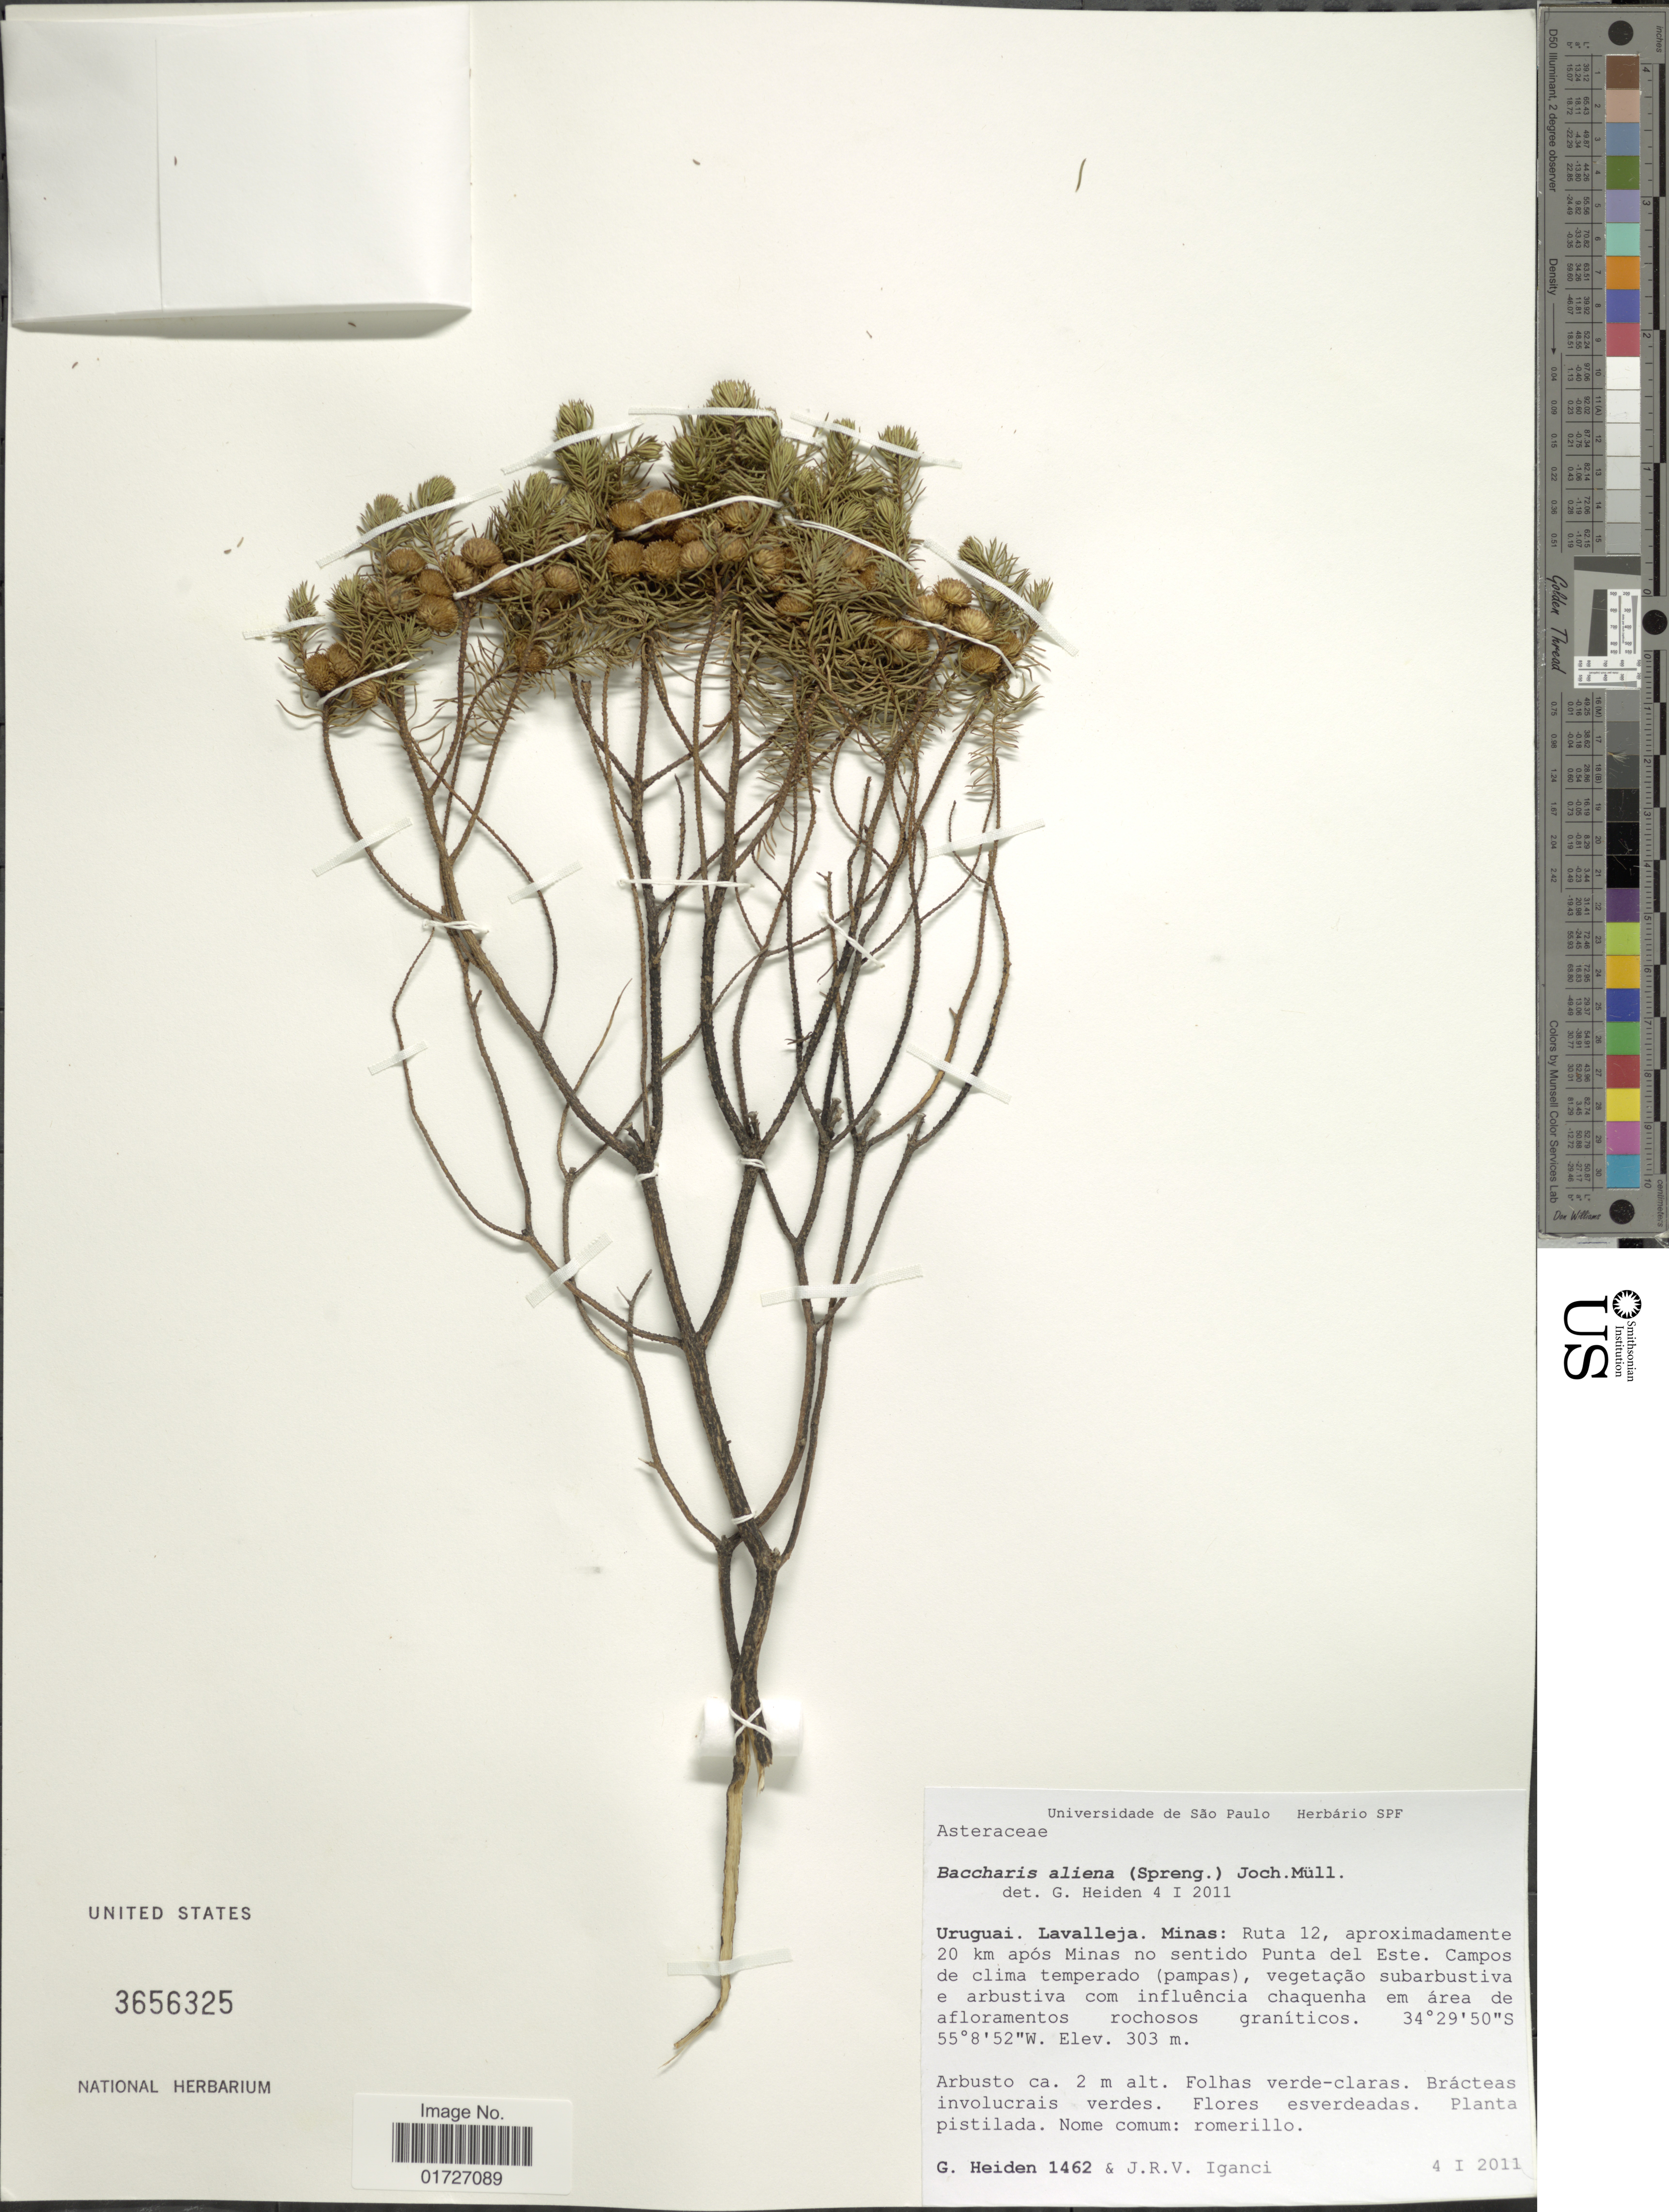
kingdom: Plantae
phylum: Tracheophyta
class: Magnoliopsida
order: Asterales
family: Asteraceae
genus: Baccharis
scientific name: Baccharis aliena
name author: (Spreng.) Joch. Müll.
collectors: G. Heiden & J. R. V. Iganci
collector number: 1462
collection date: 2011-01-04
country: Uruguay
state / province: Lavalleja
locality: Minas, Ruta 12, aproximadamente 20 km apos Minas no sentido Punta del Este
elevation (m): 303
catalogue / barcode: US 3656325